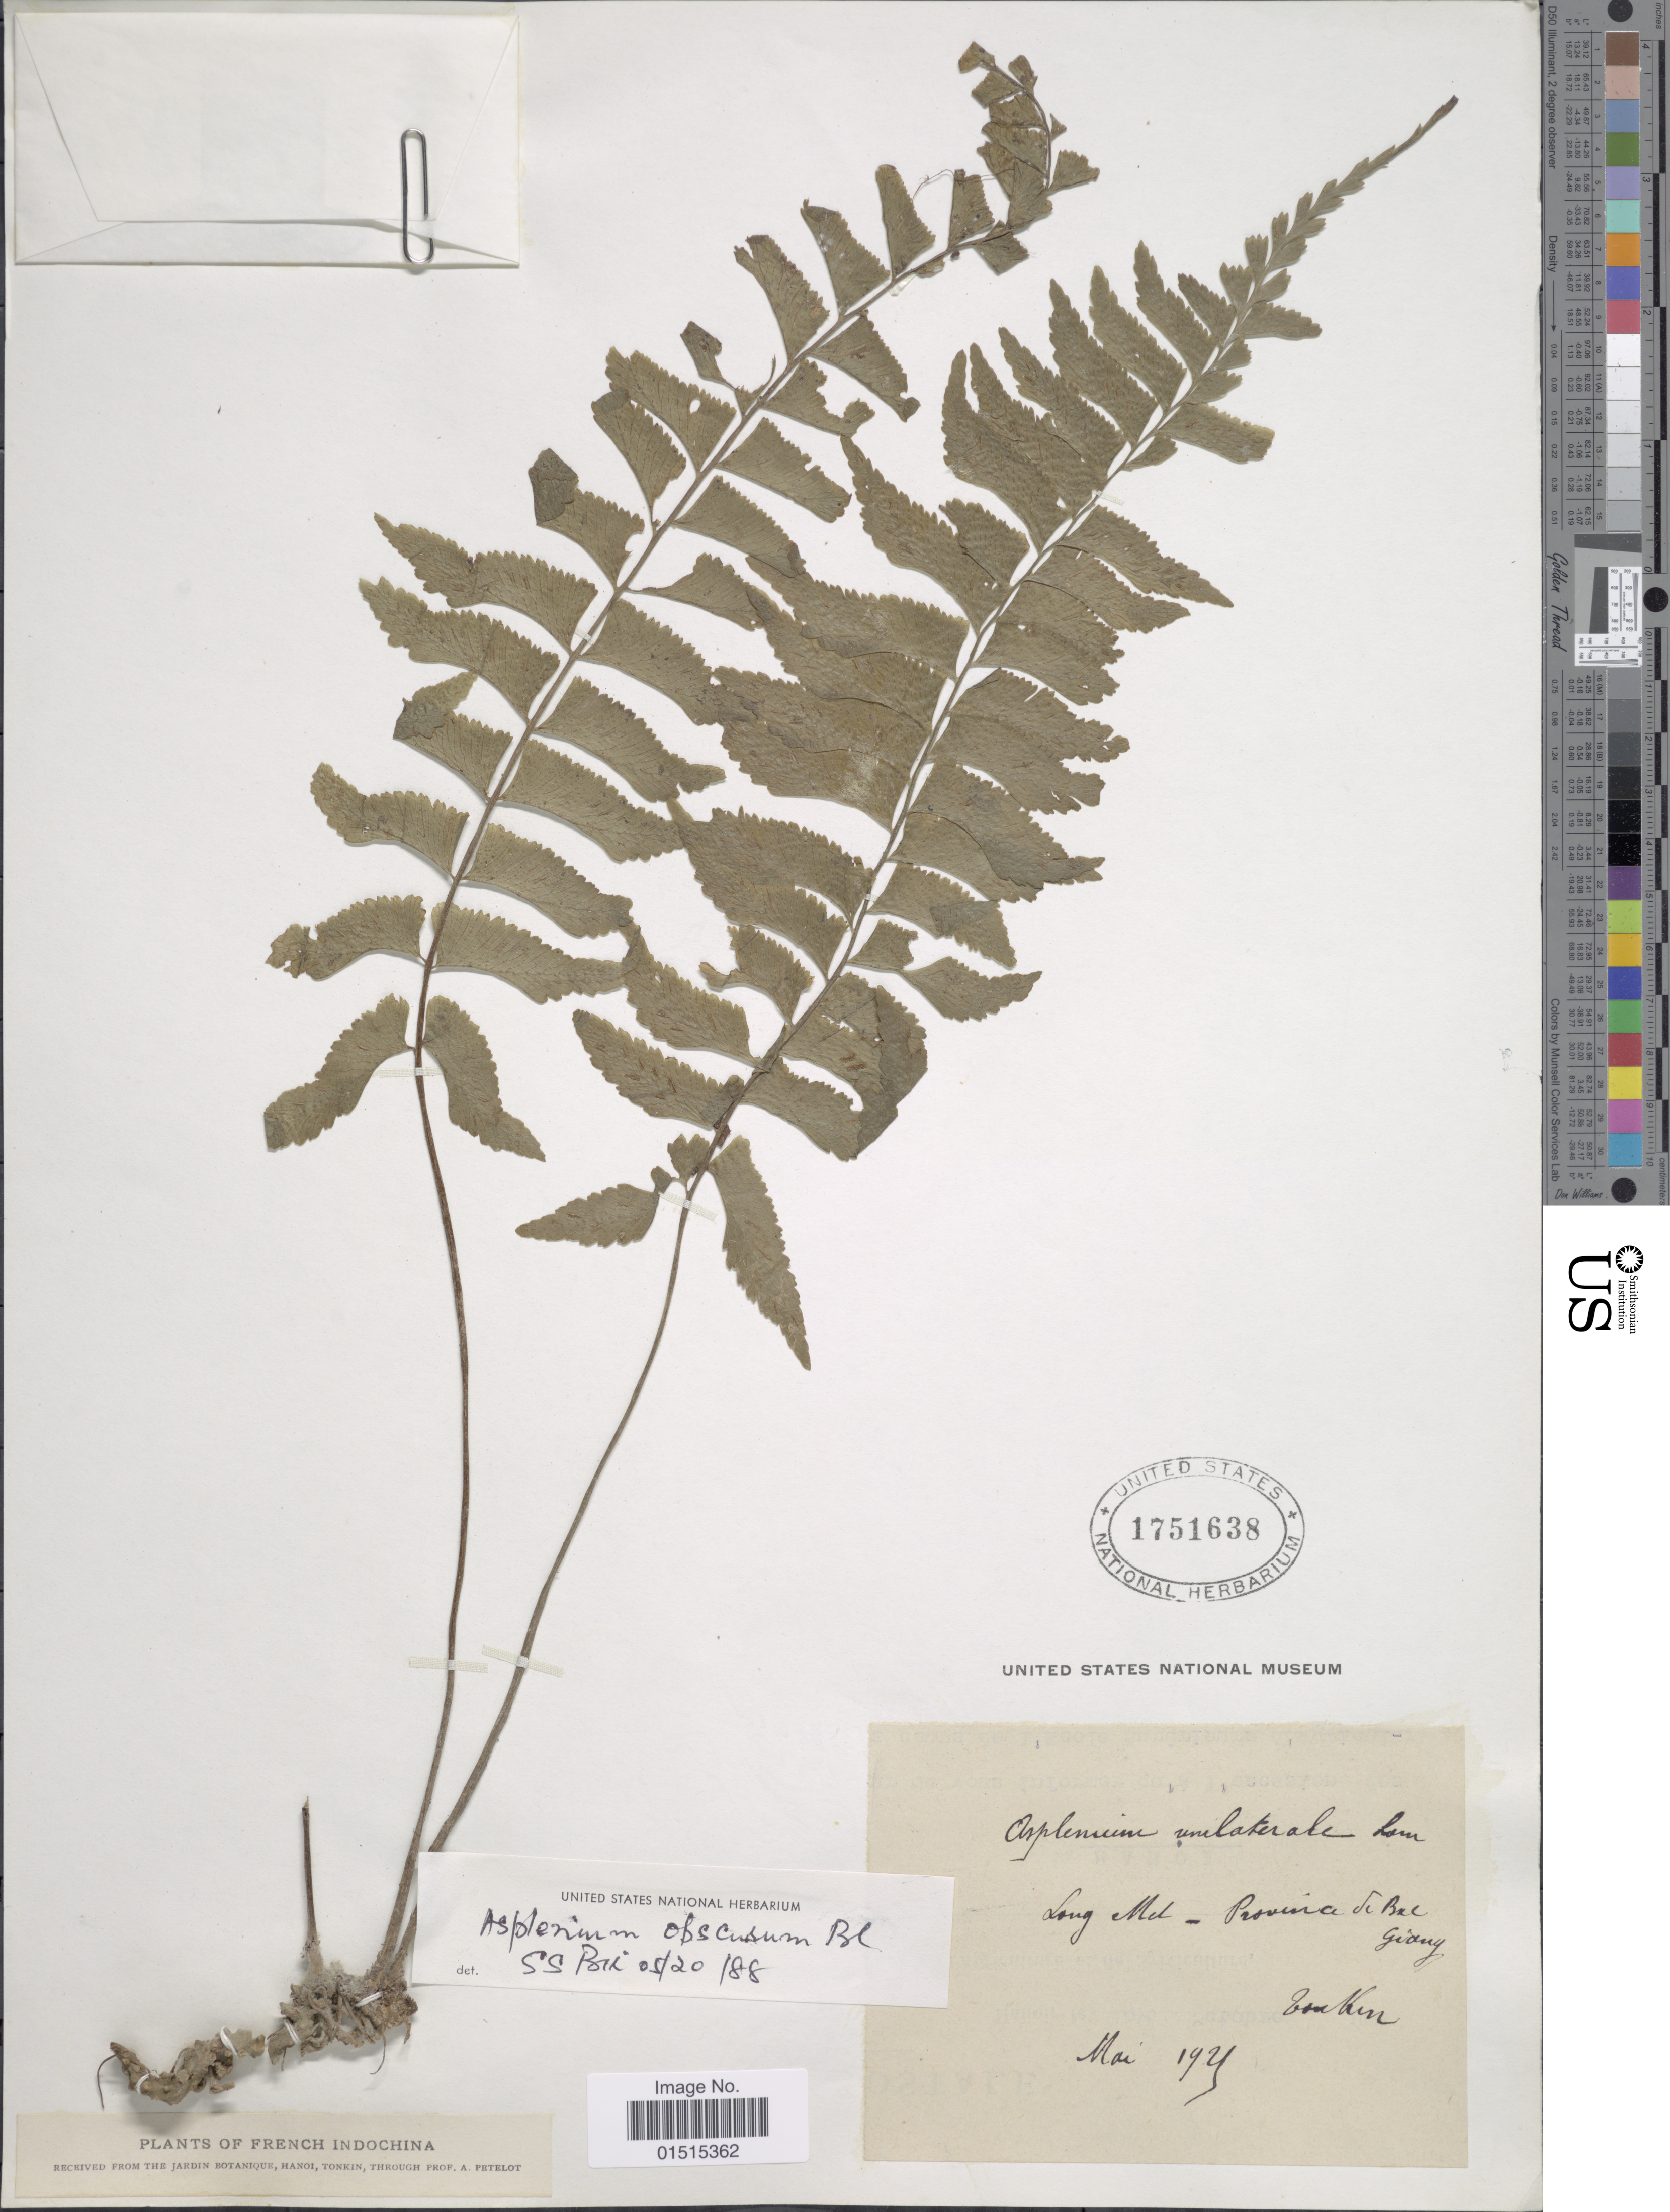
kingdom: Plantae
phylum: Tracheophyta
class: Polypodiopsida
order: Polypodiales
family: Aspleniaceae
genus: Asplenium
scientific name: Asplenium obscurum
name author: Blume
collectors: P. A. Pételot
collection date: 1921-05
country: Vietnam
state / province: Bac Giang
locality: Indochina, Hanoi, Tonkin, Lang Mel , Provincia de Bel Giany [interpreted]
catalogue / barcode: US 1751638